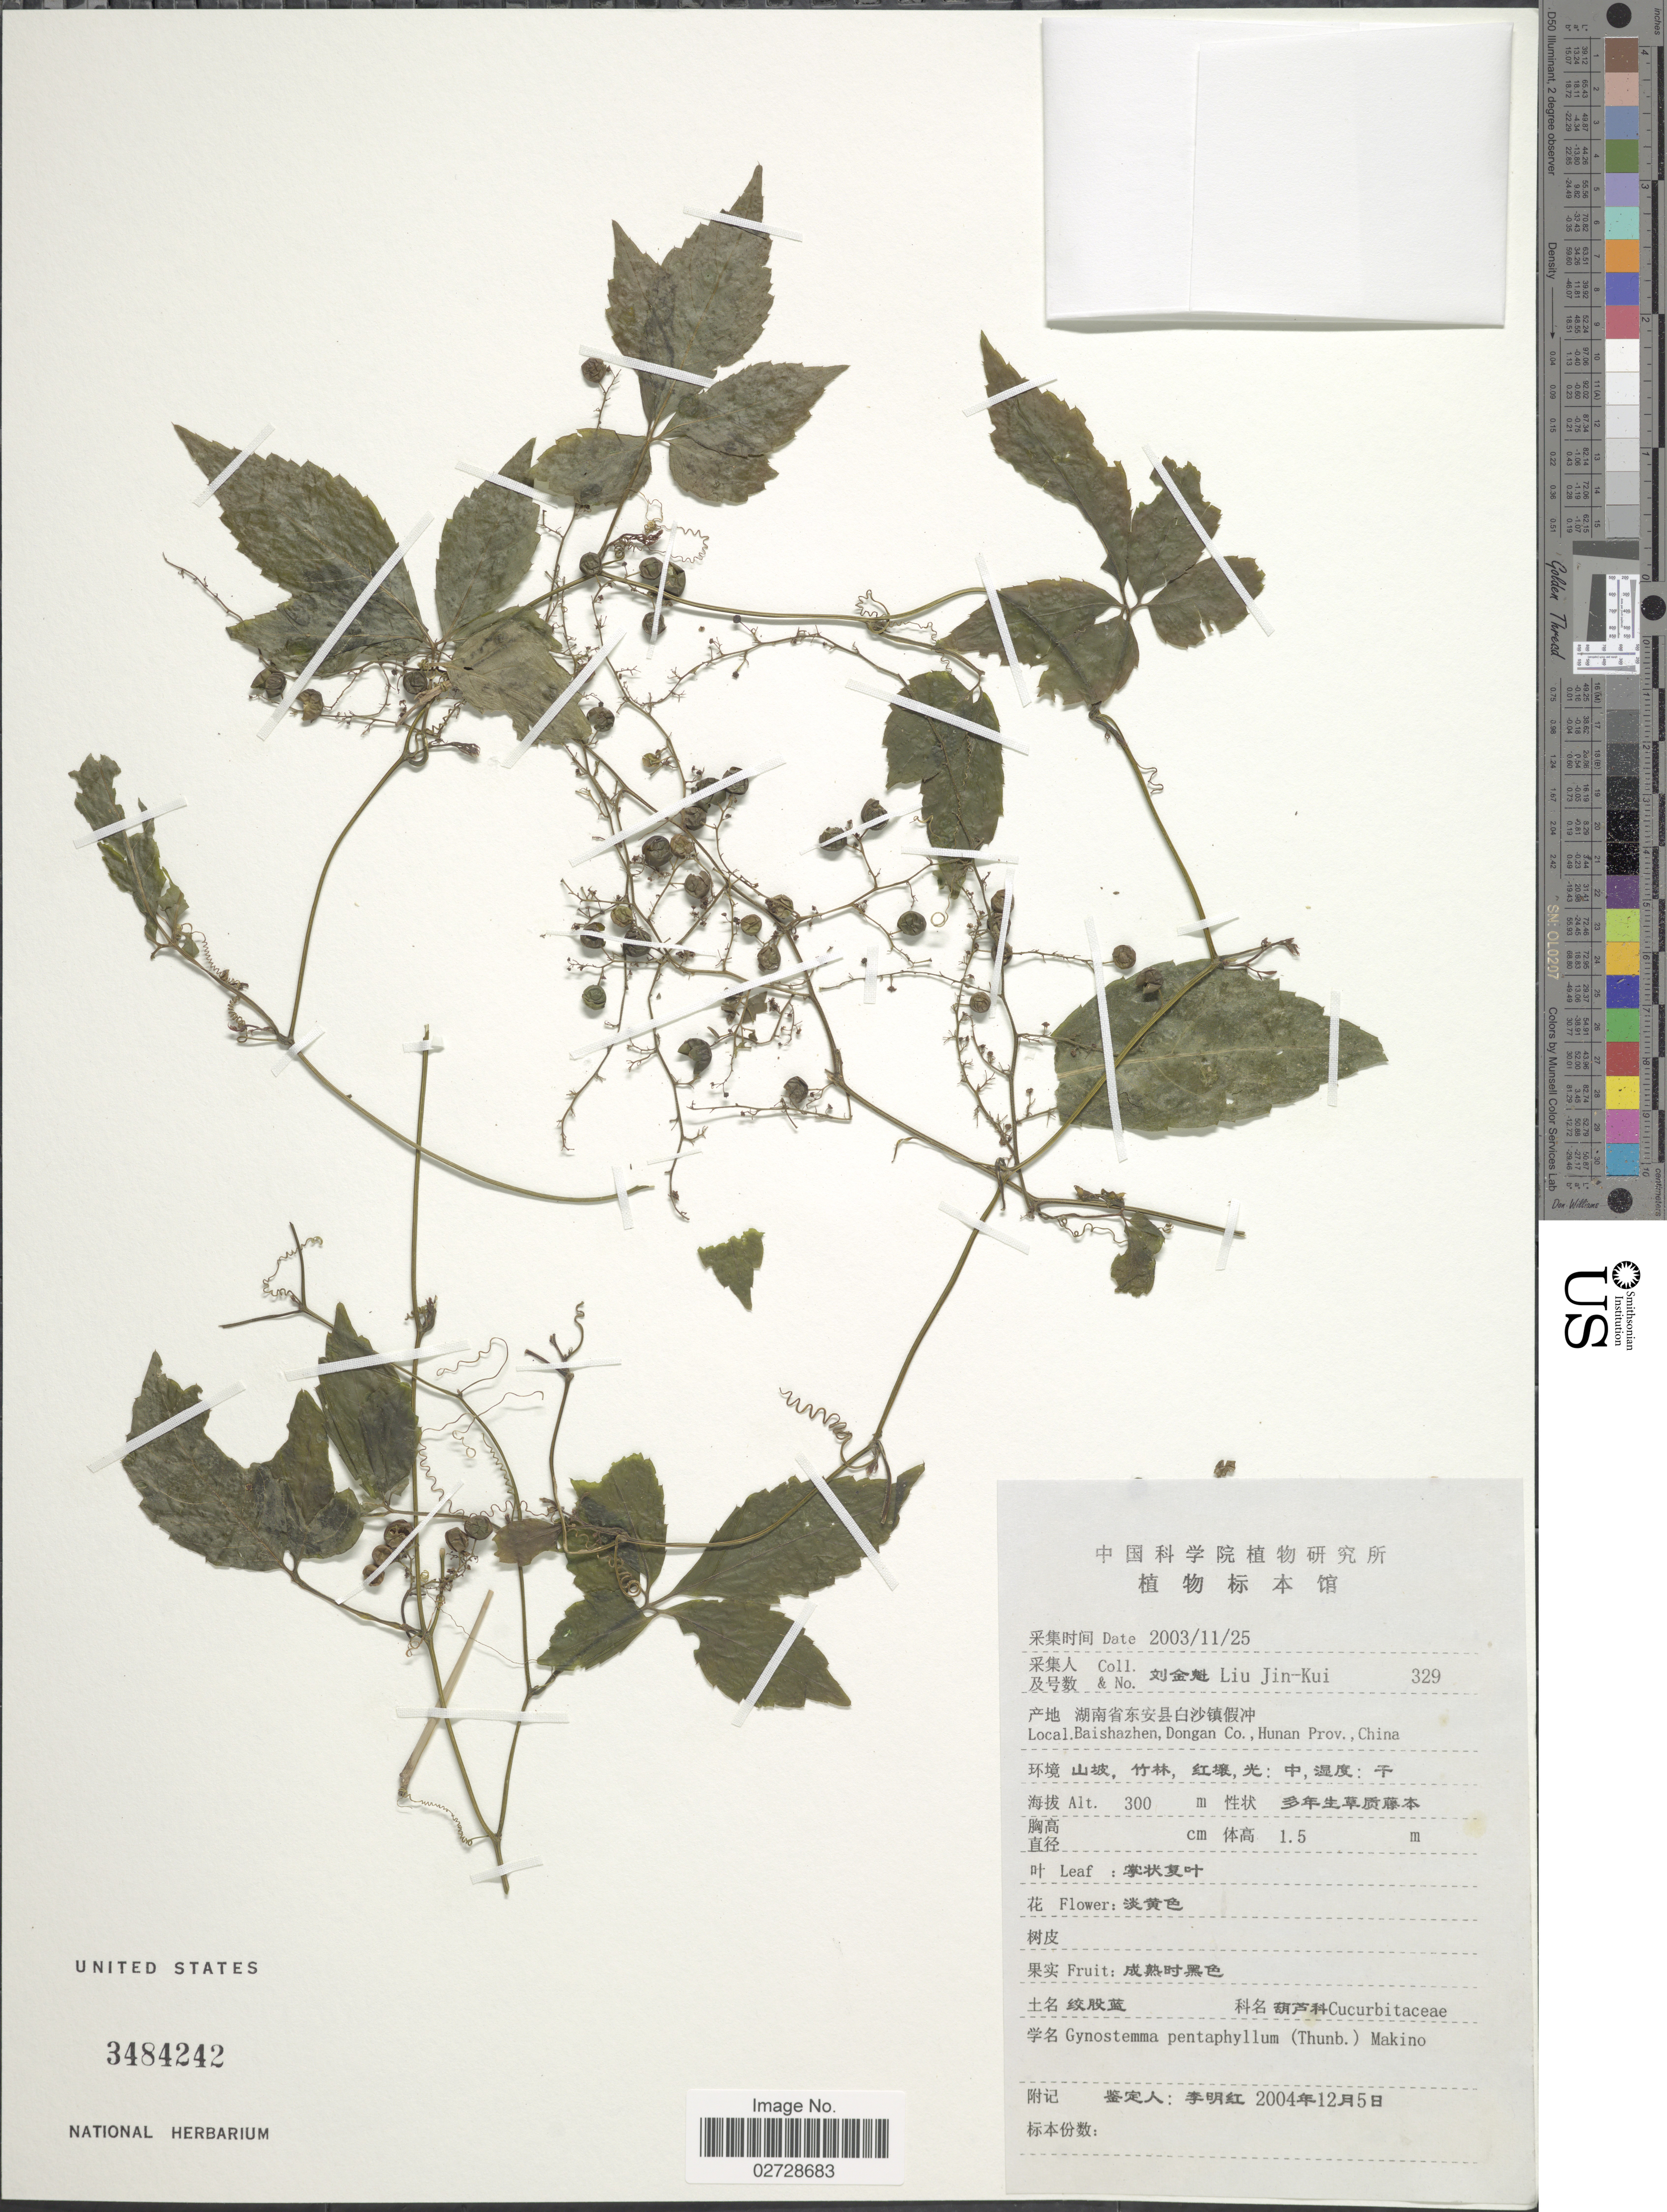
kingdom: Plantae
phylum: Tracheophyta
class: Magnoliopsida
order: Cucurbitales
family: Cucurbitaceae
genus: Gynostemma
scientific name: Gynostemma pentaphyllum var. pentaphyllum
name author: (Thunb.) Makino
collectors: Liu Jin-Kui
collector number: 329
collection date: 2003-11-25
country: China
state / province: Hunan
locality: Baishazhen, Dongan Co.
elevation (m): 300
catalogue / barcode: US 3484242